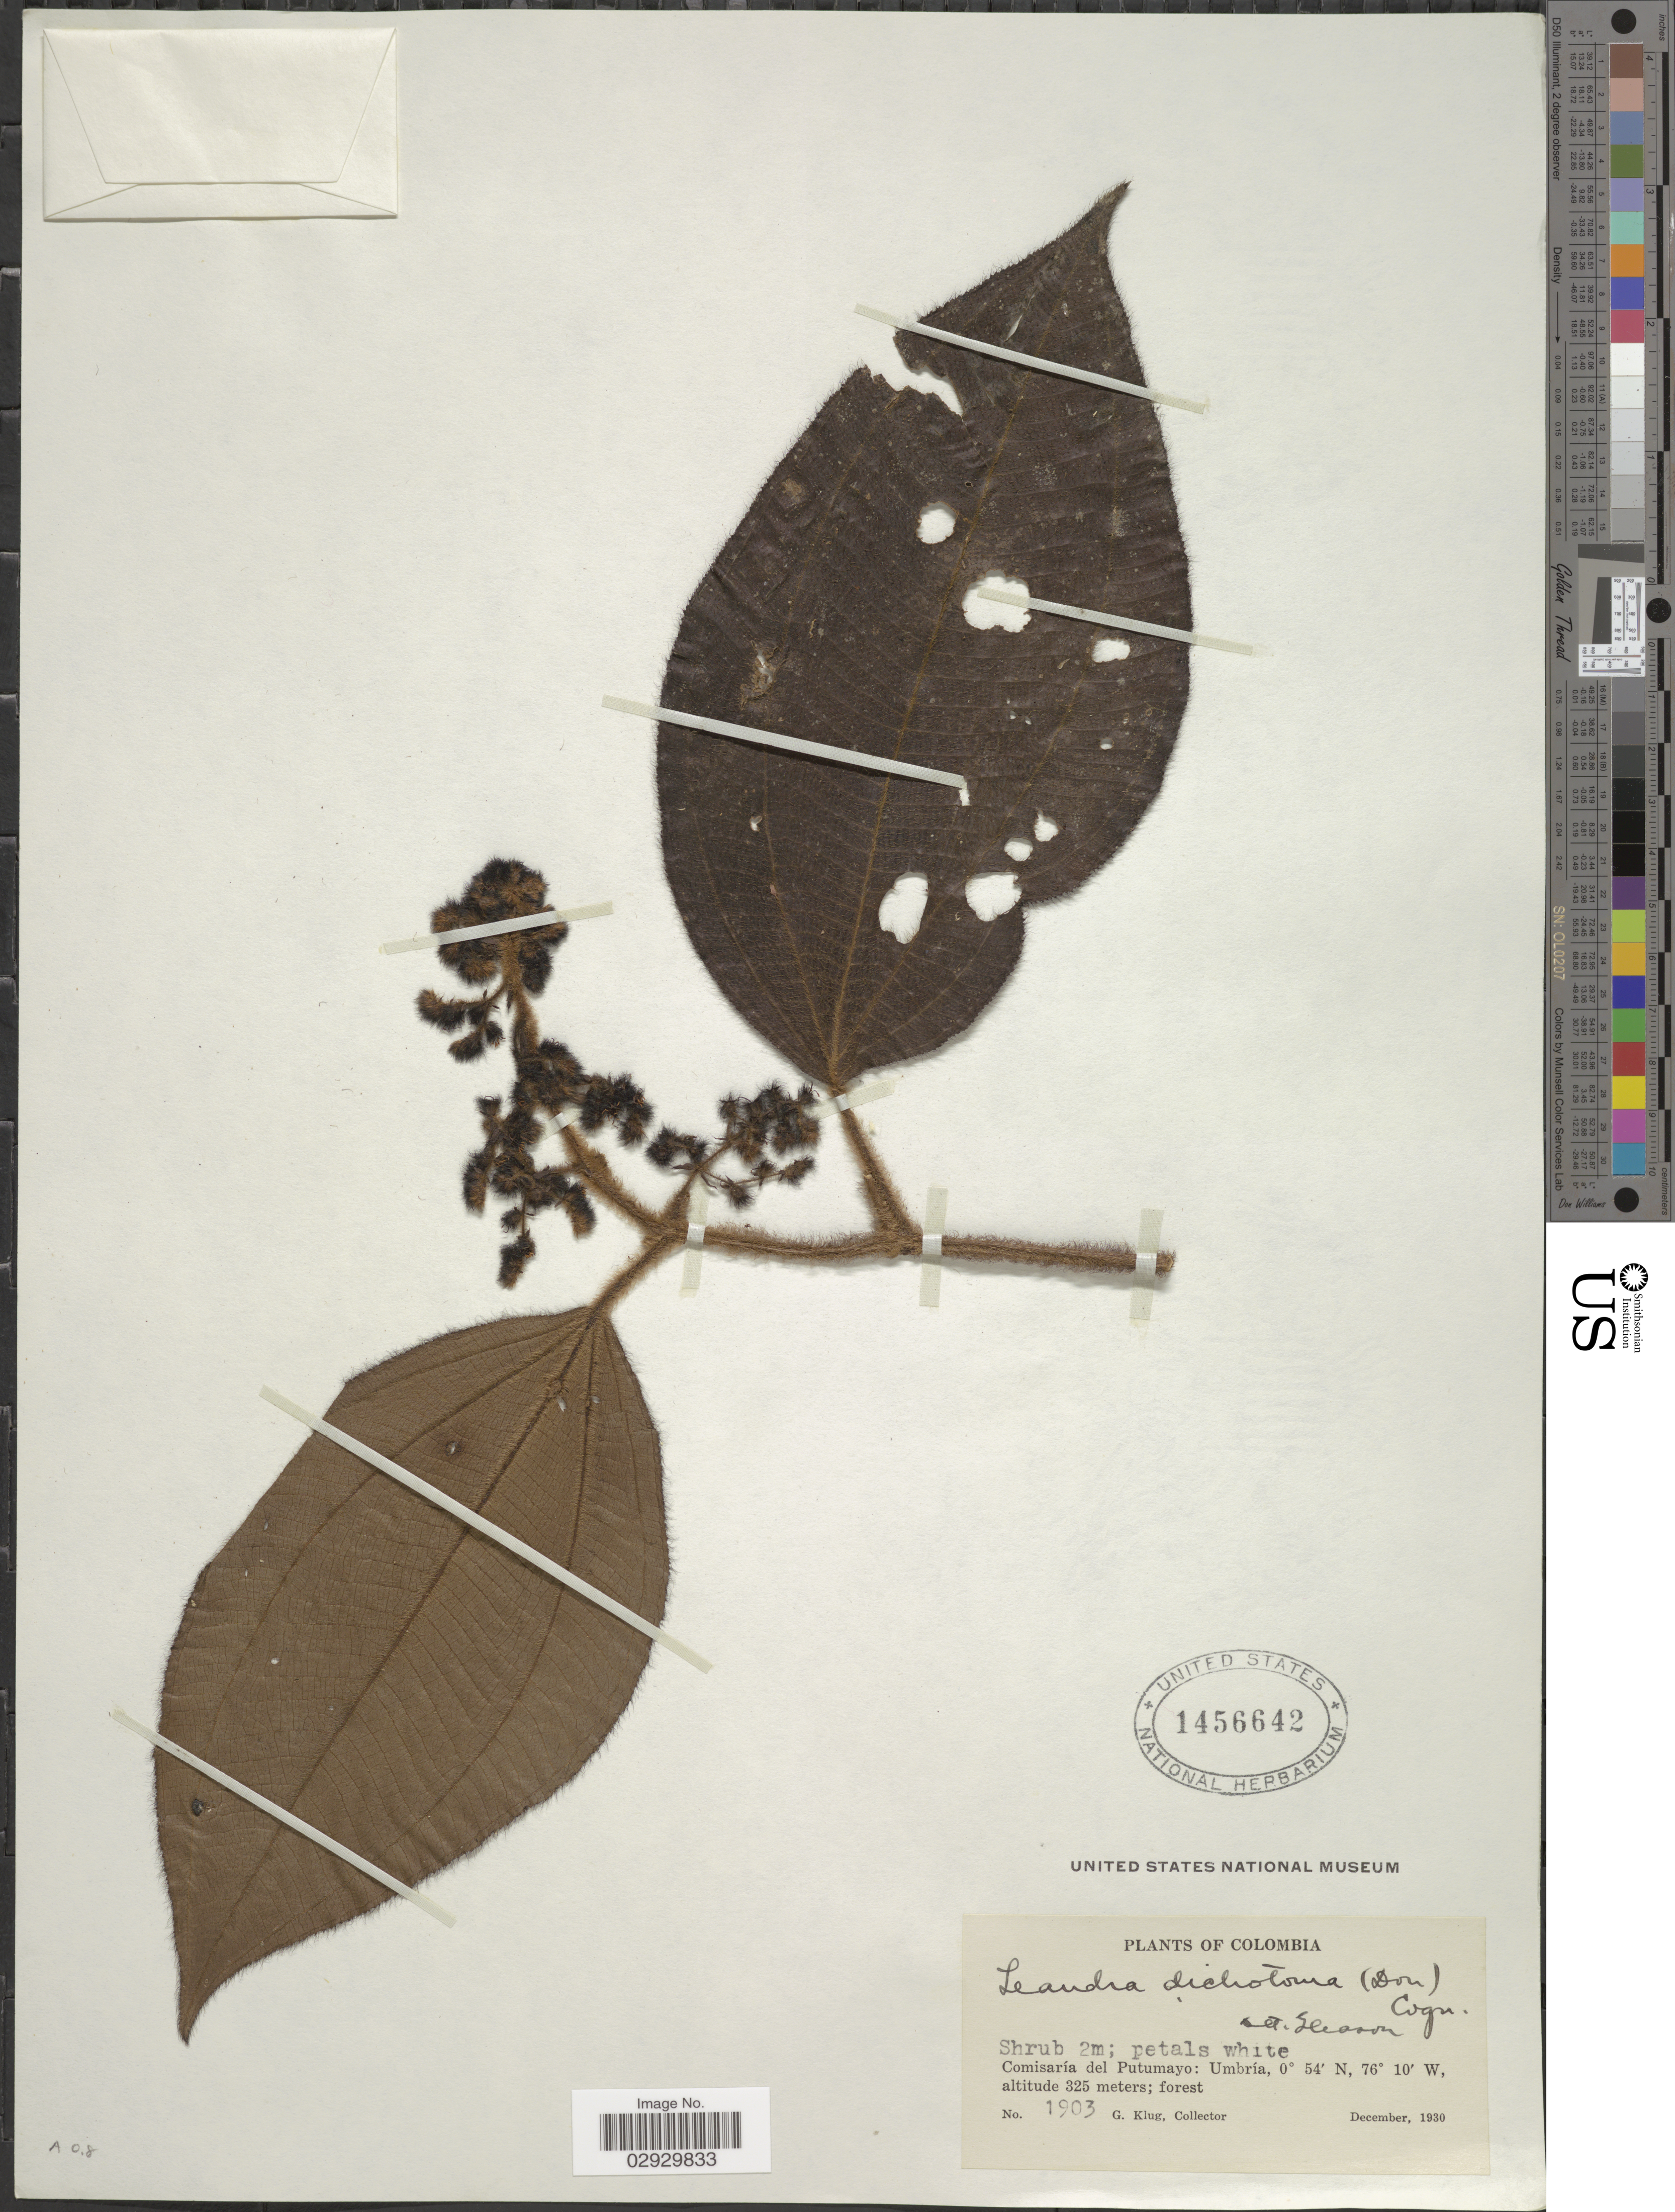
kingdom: Plantae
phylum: Tracheophyta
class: Magnoliopsida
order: Myrtales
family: Melastomataceae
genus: Leandra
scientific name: Leandra longicoma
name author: Cogn.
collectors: G. Klug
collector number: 1903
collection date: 1930-12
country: Colombia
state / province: Putumayo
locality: Comisaría del Putumayo: Umbría.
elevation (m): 325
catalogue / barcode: US 1456642